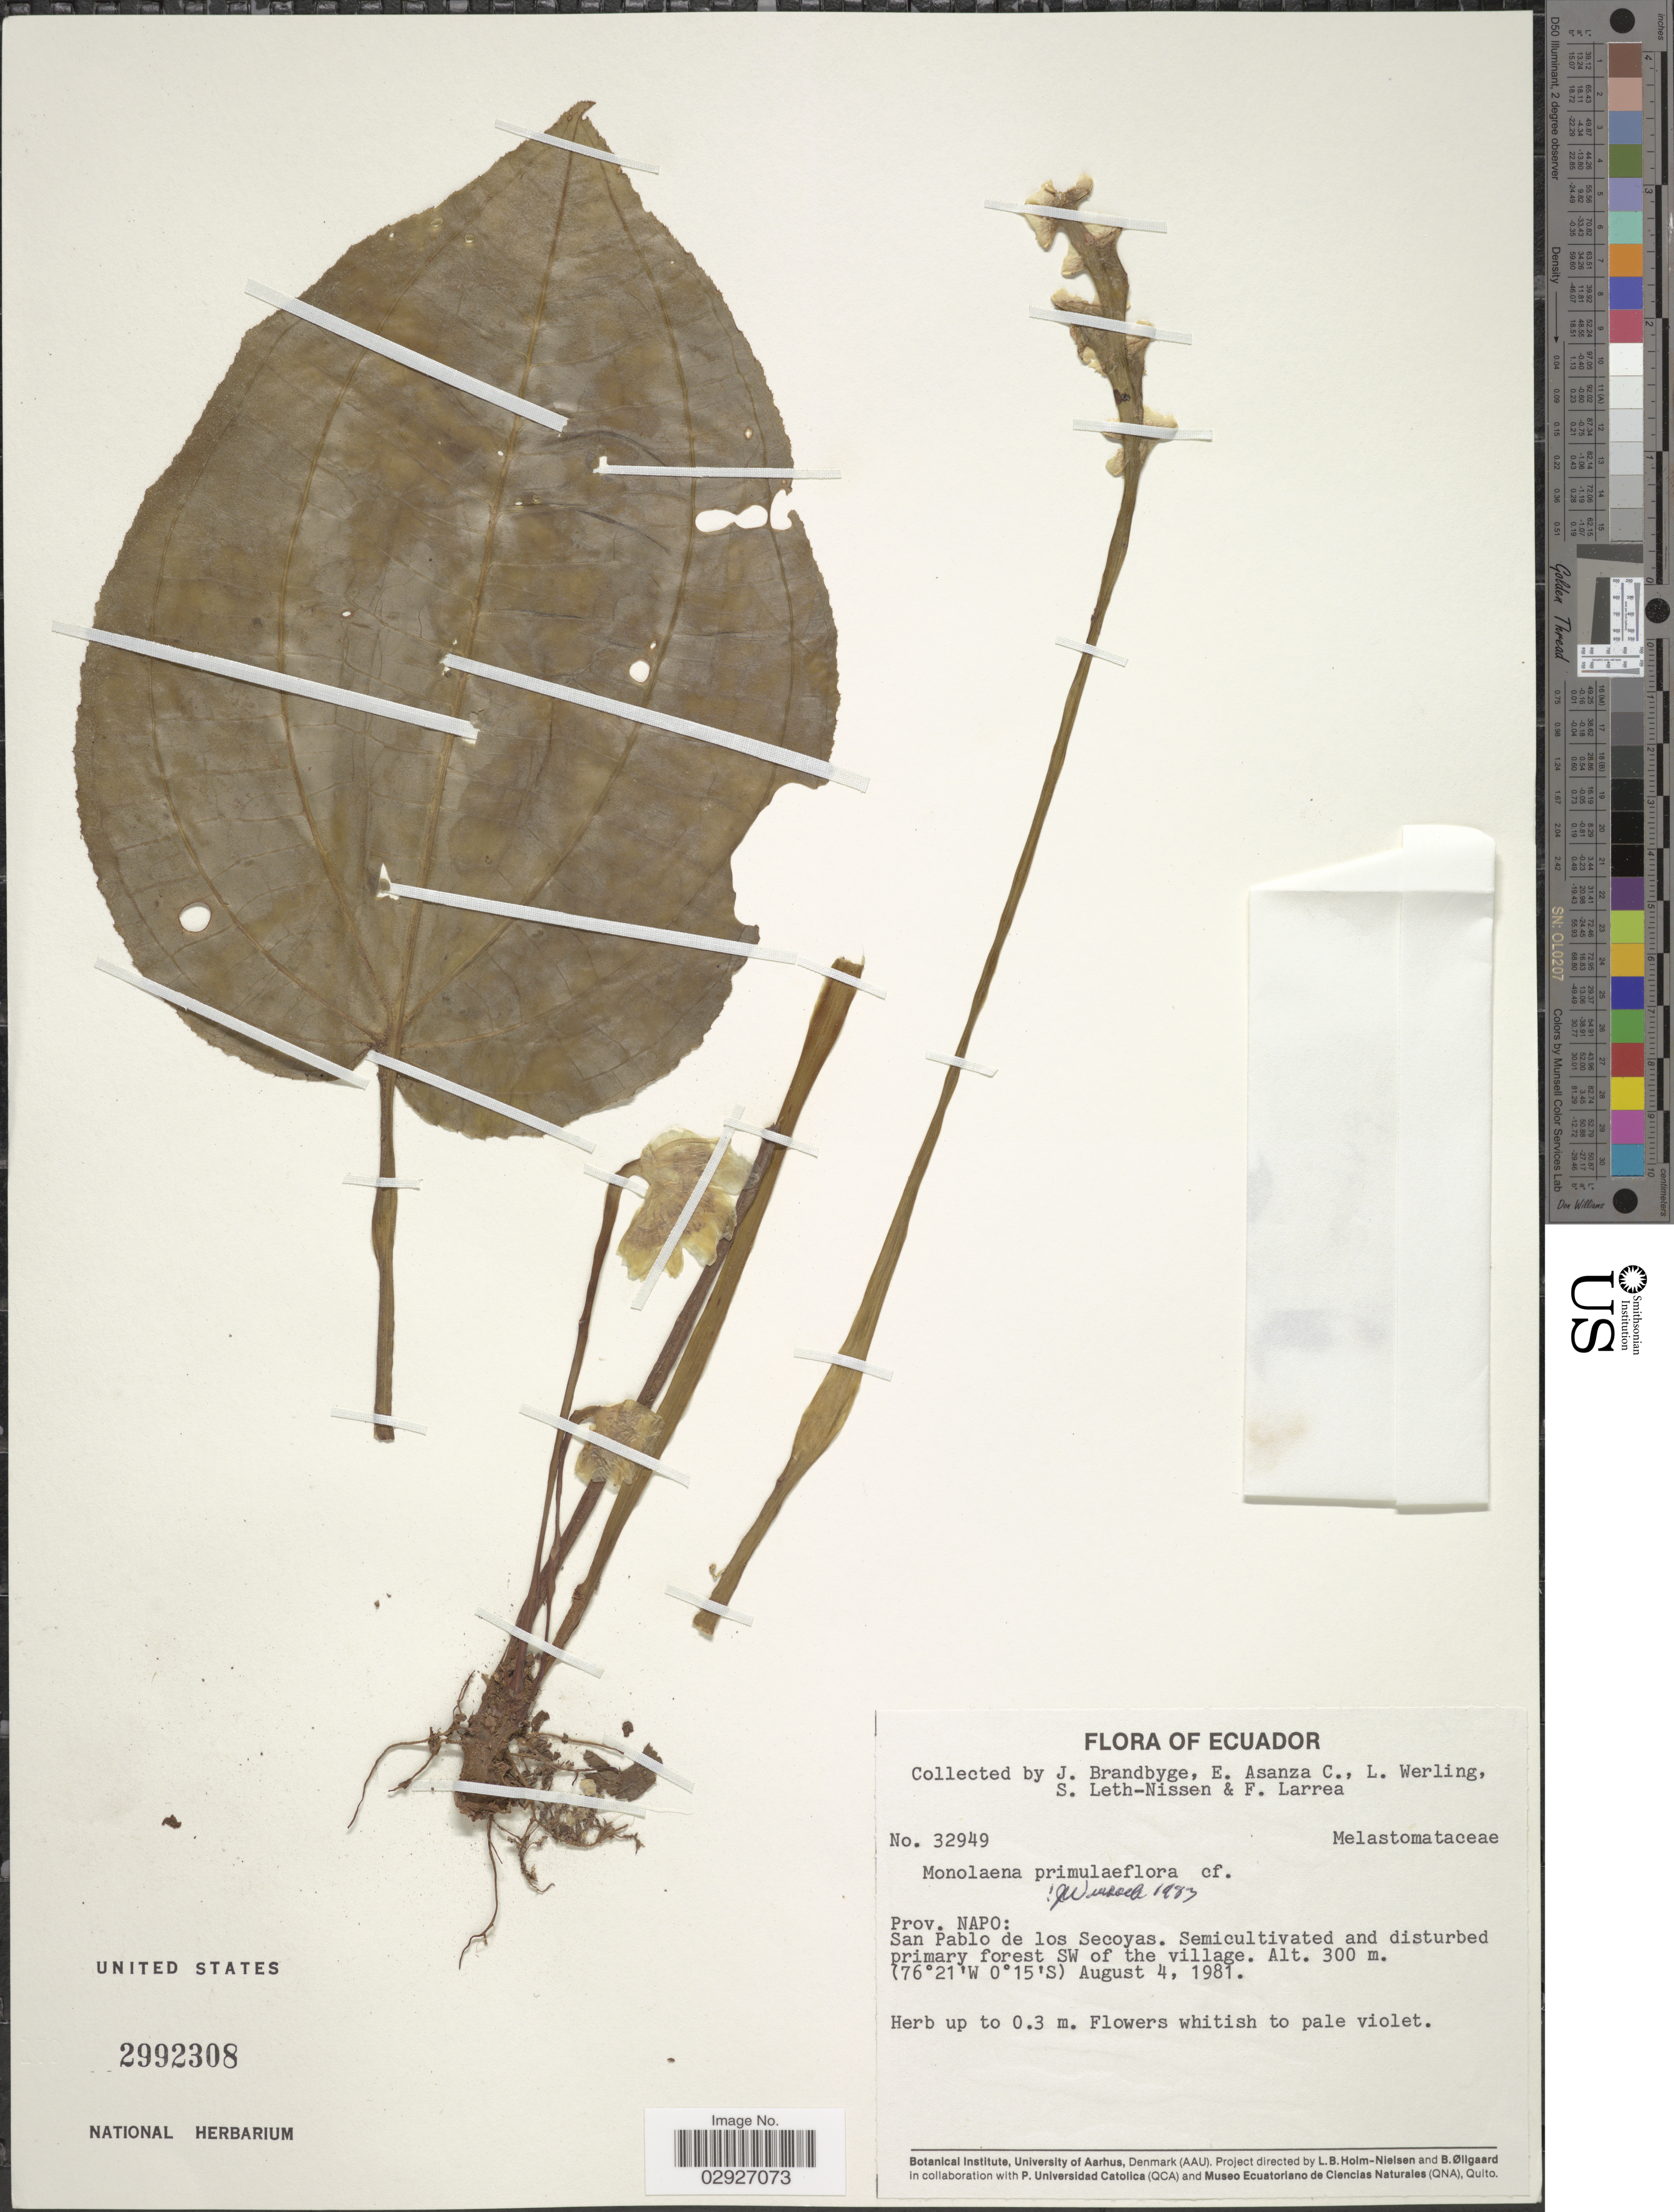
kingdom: Plantae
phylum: Tracheophyta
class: Magnoliopsida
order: Myrtales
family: Melastomataceae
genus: Monolena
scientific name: Monolena primuliflora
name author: Hook. f.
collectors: J. Brandbyge, E. Asanza C., L. Werling, S. Leth-Nissen & F. Larrea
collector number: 32949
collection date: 1984-08-04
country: Ecuador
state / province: Napo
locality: San Pablo de los Secoyas, Semicultivated and disturbed primary forest SW of the village.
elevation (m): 300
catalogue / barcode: US 2992308